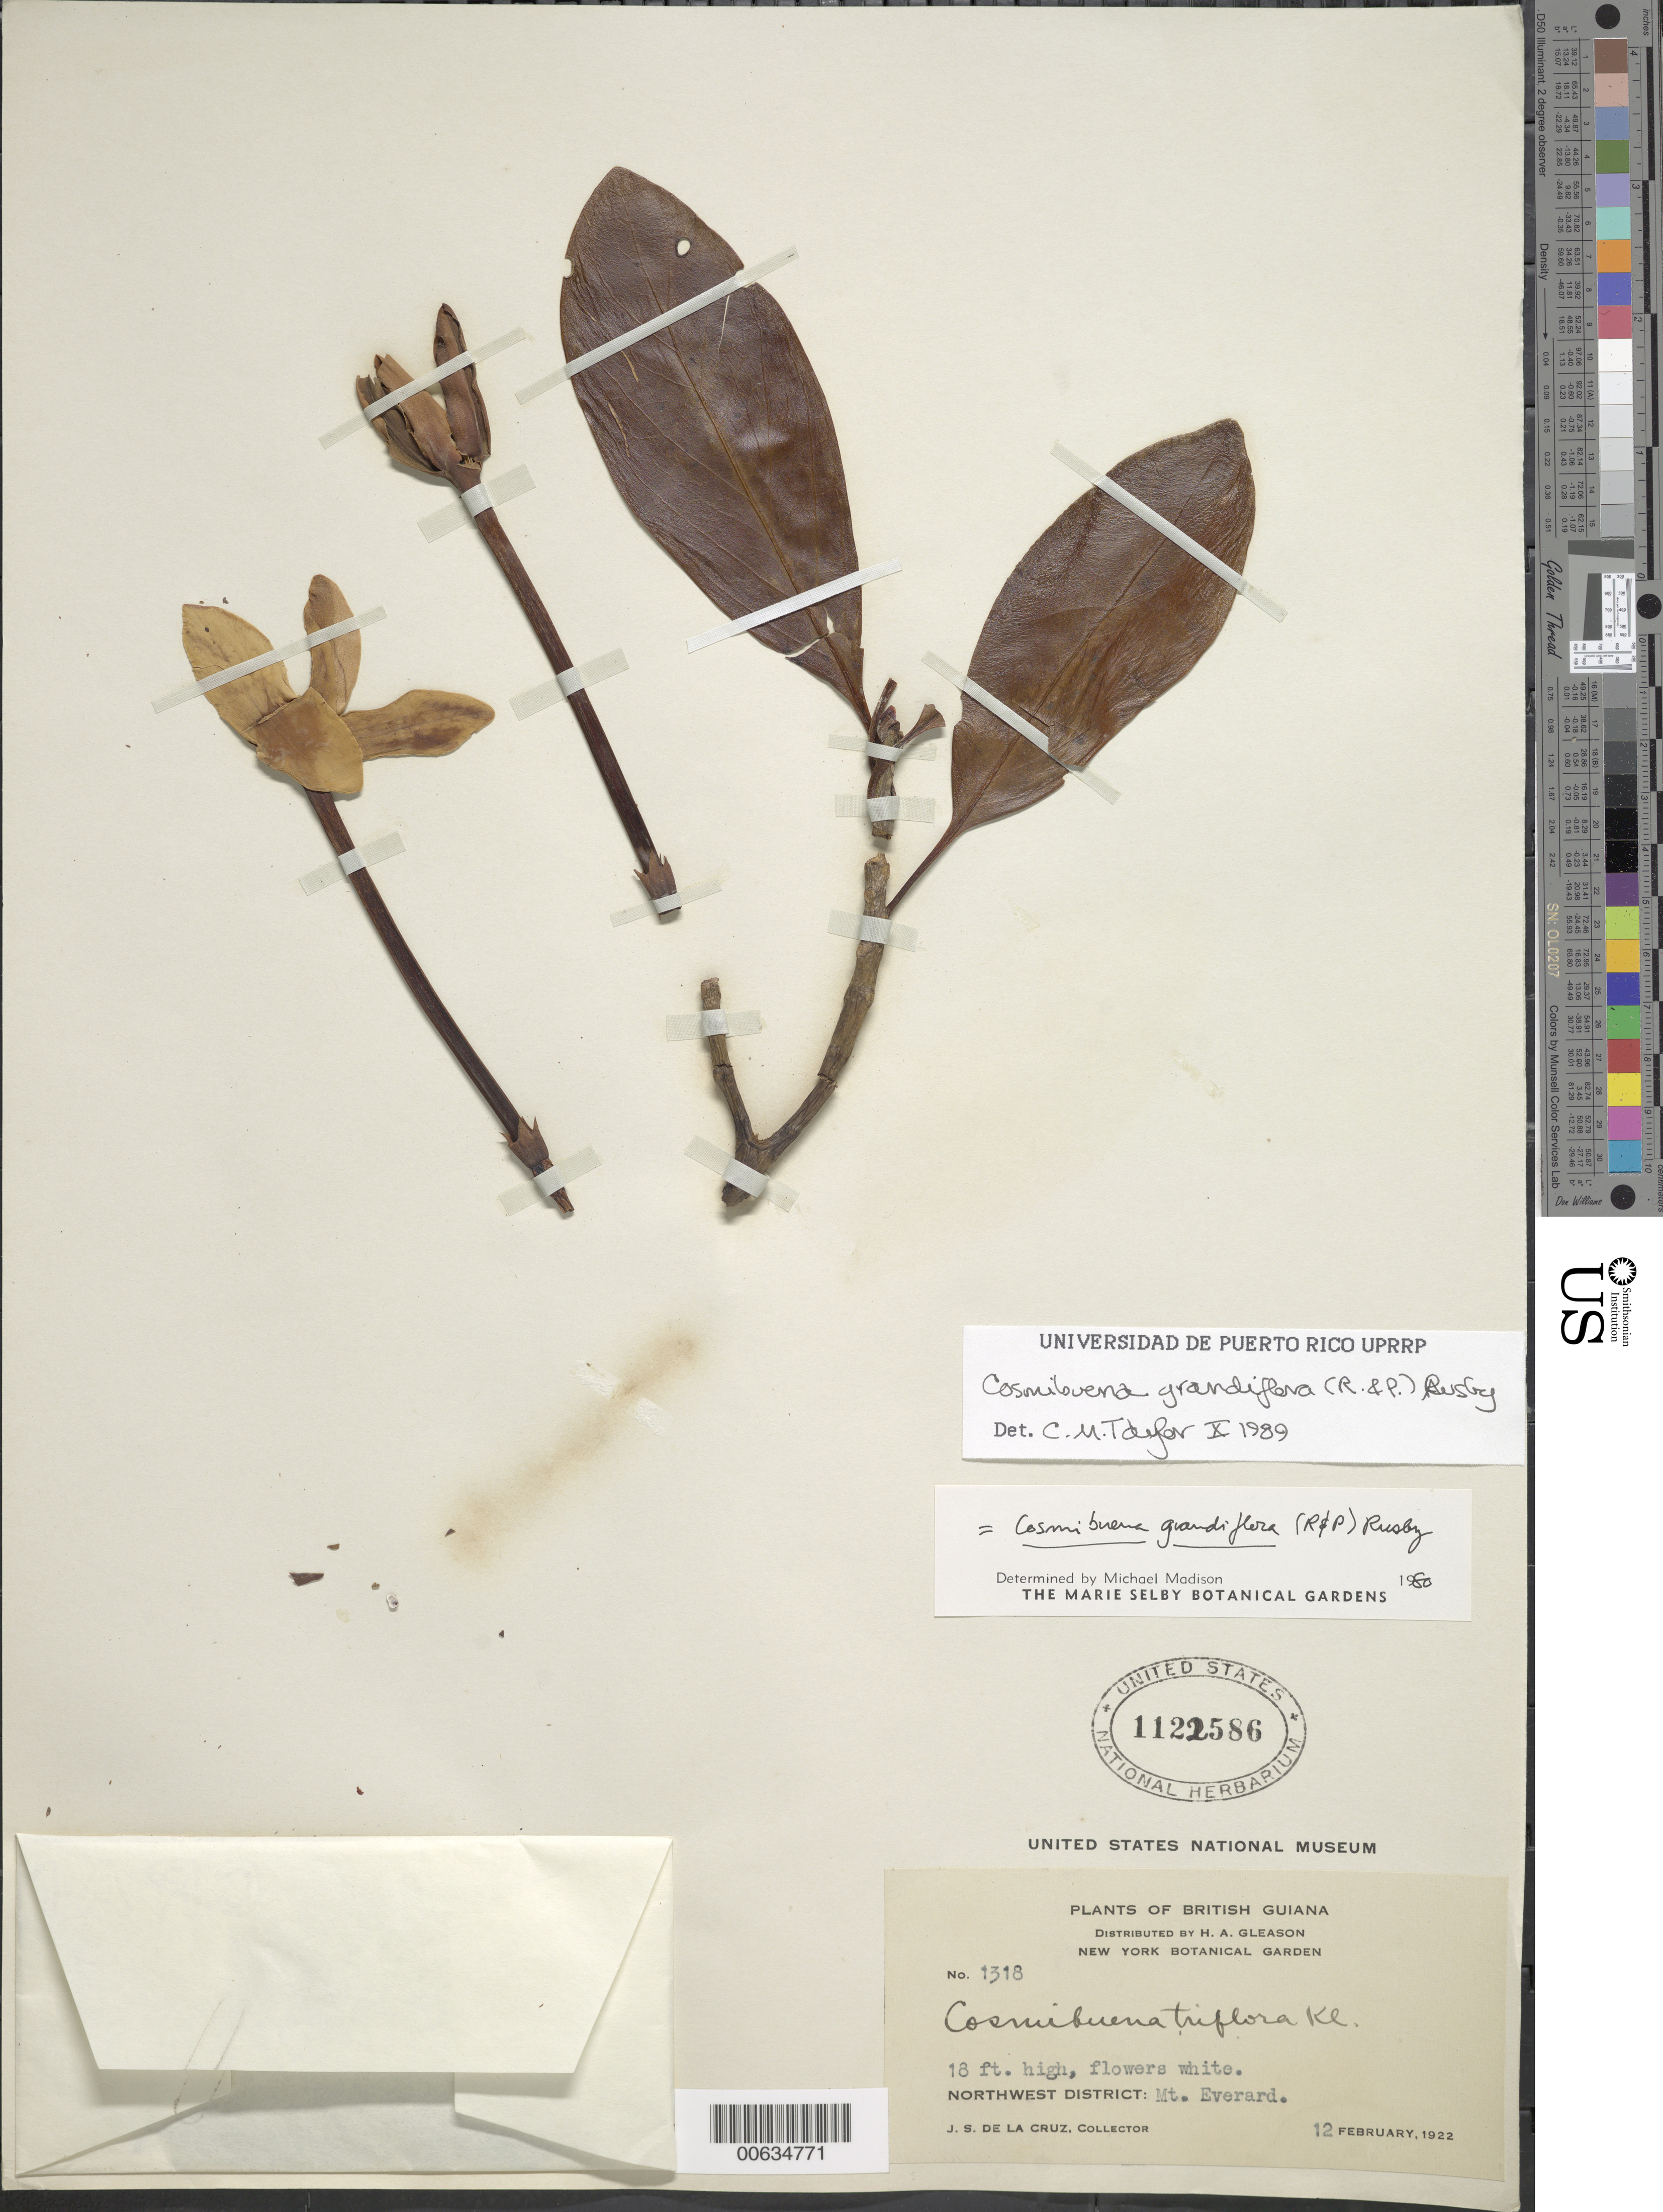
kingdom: Plantae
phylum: Tracheophyta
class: Magnoliopsida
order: Gentianales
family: Rubiaceae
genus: Cosmibuena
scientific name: Cosmibuena grandiflora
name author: (Rose & Pav.) Rusby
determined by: Taylor, Charlotte M.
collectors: J. S. de la Cruz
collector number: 1318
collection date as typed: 12-Feb-22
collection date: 1922-02-12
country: Guyana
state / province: Barima-Waini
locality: Mt. Everard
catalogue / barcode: US 1122586